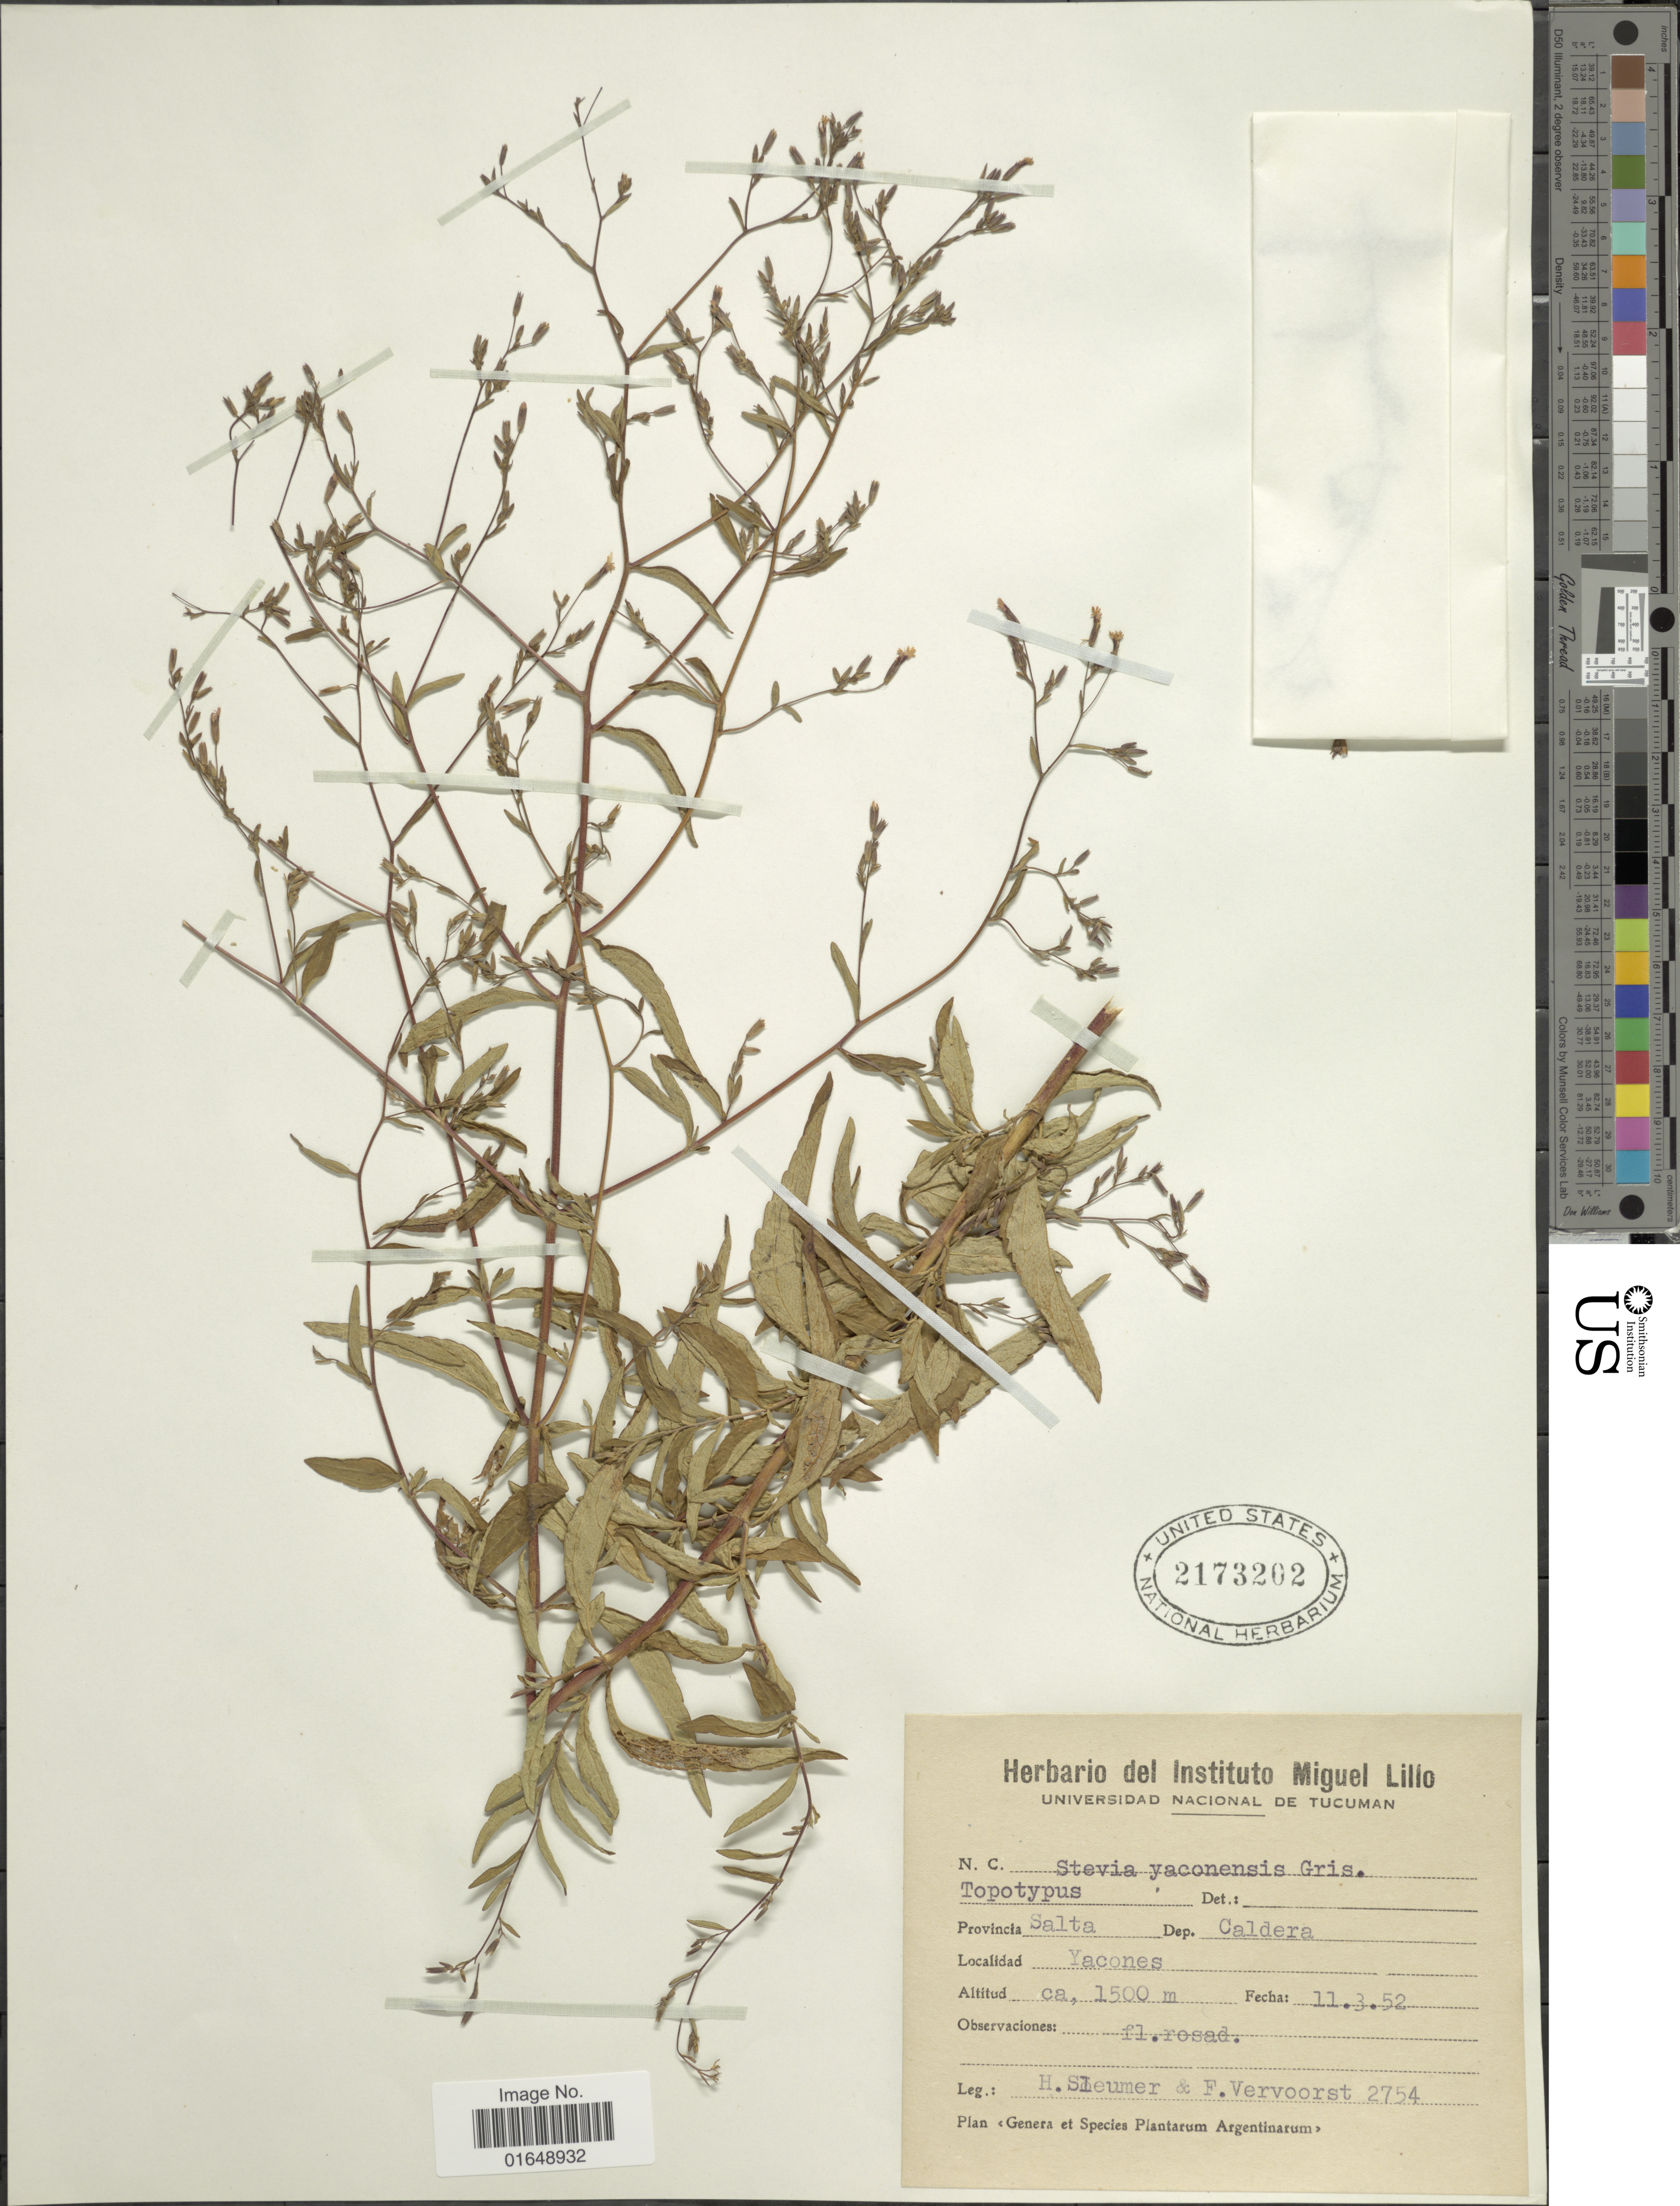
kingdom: Plantae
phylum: Tracheophyta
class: Magnoliopsida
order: Asterales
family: Asteraceae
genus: Stevia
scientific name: Stevia yaconensis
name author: Hieron.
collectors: H. O. Sleumer & F. Vervoorst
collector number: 2754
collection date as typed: Transcribed d/m/y: 11/3/52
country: Argentina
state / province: Salta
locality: Dep. Caldera, Yacones.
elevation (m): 1500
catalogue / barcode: US 2173202